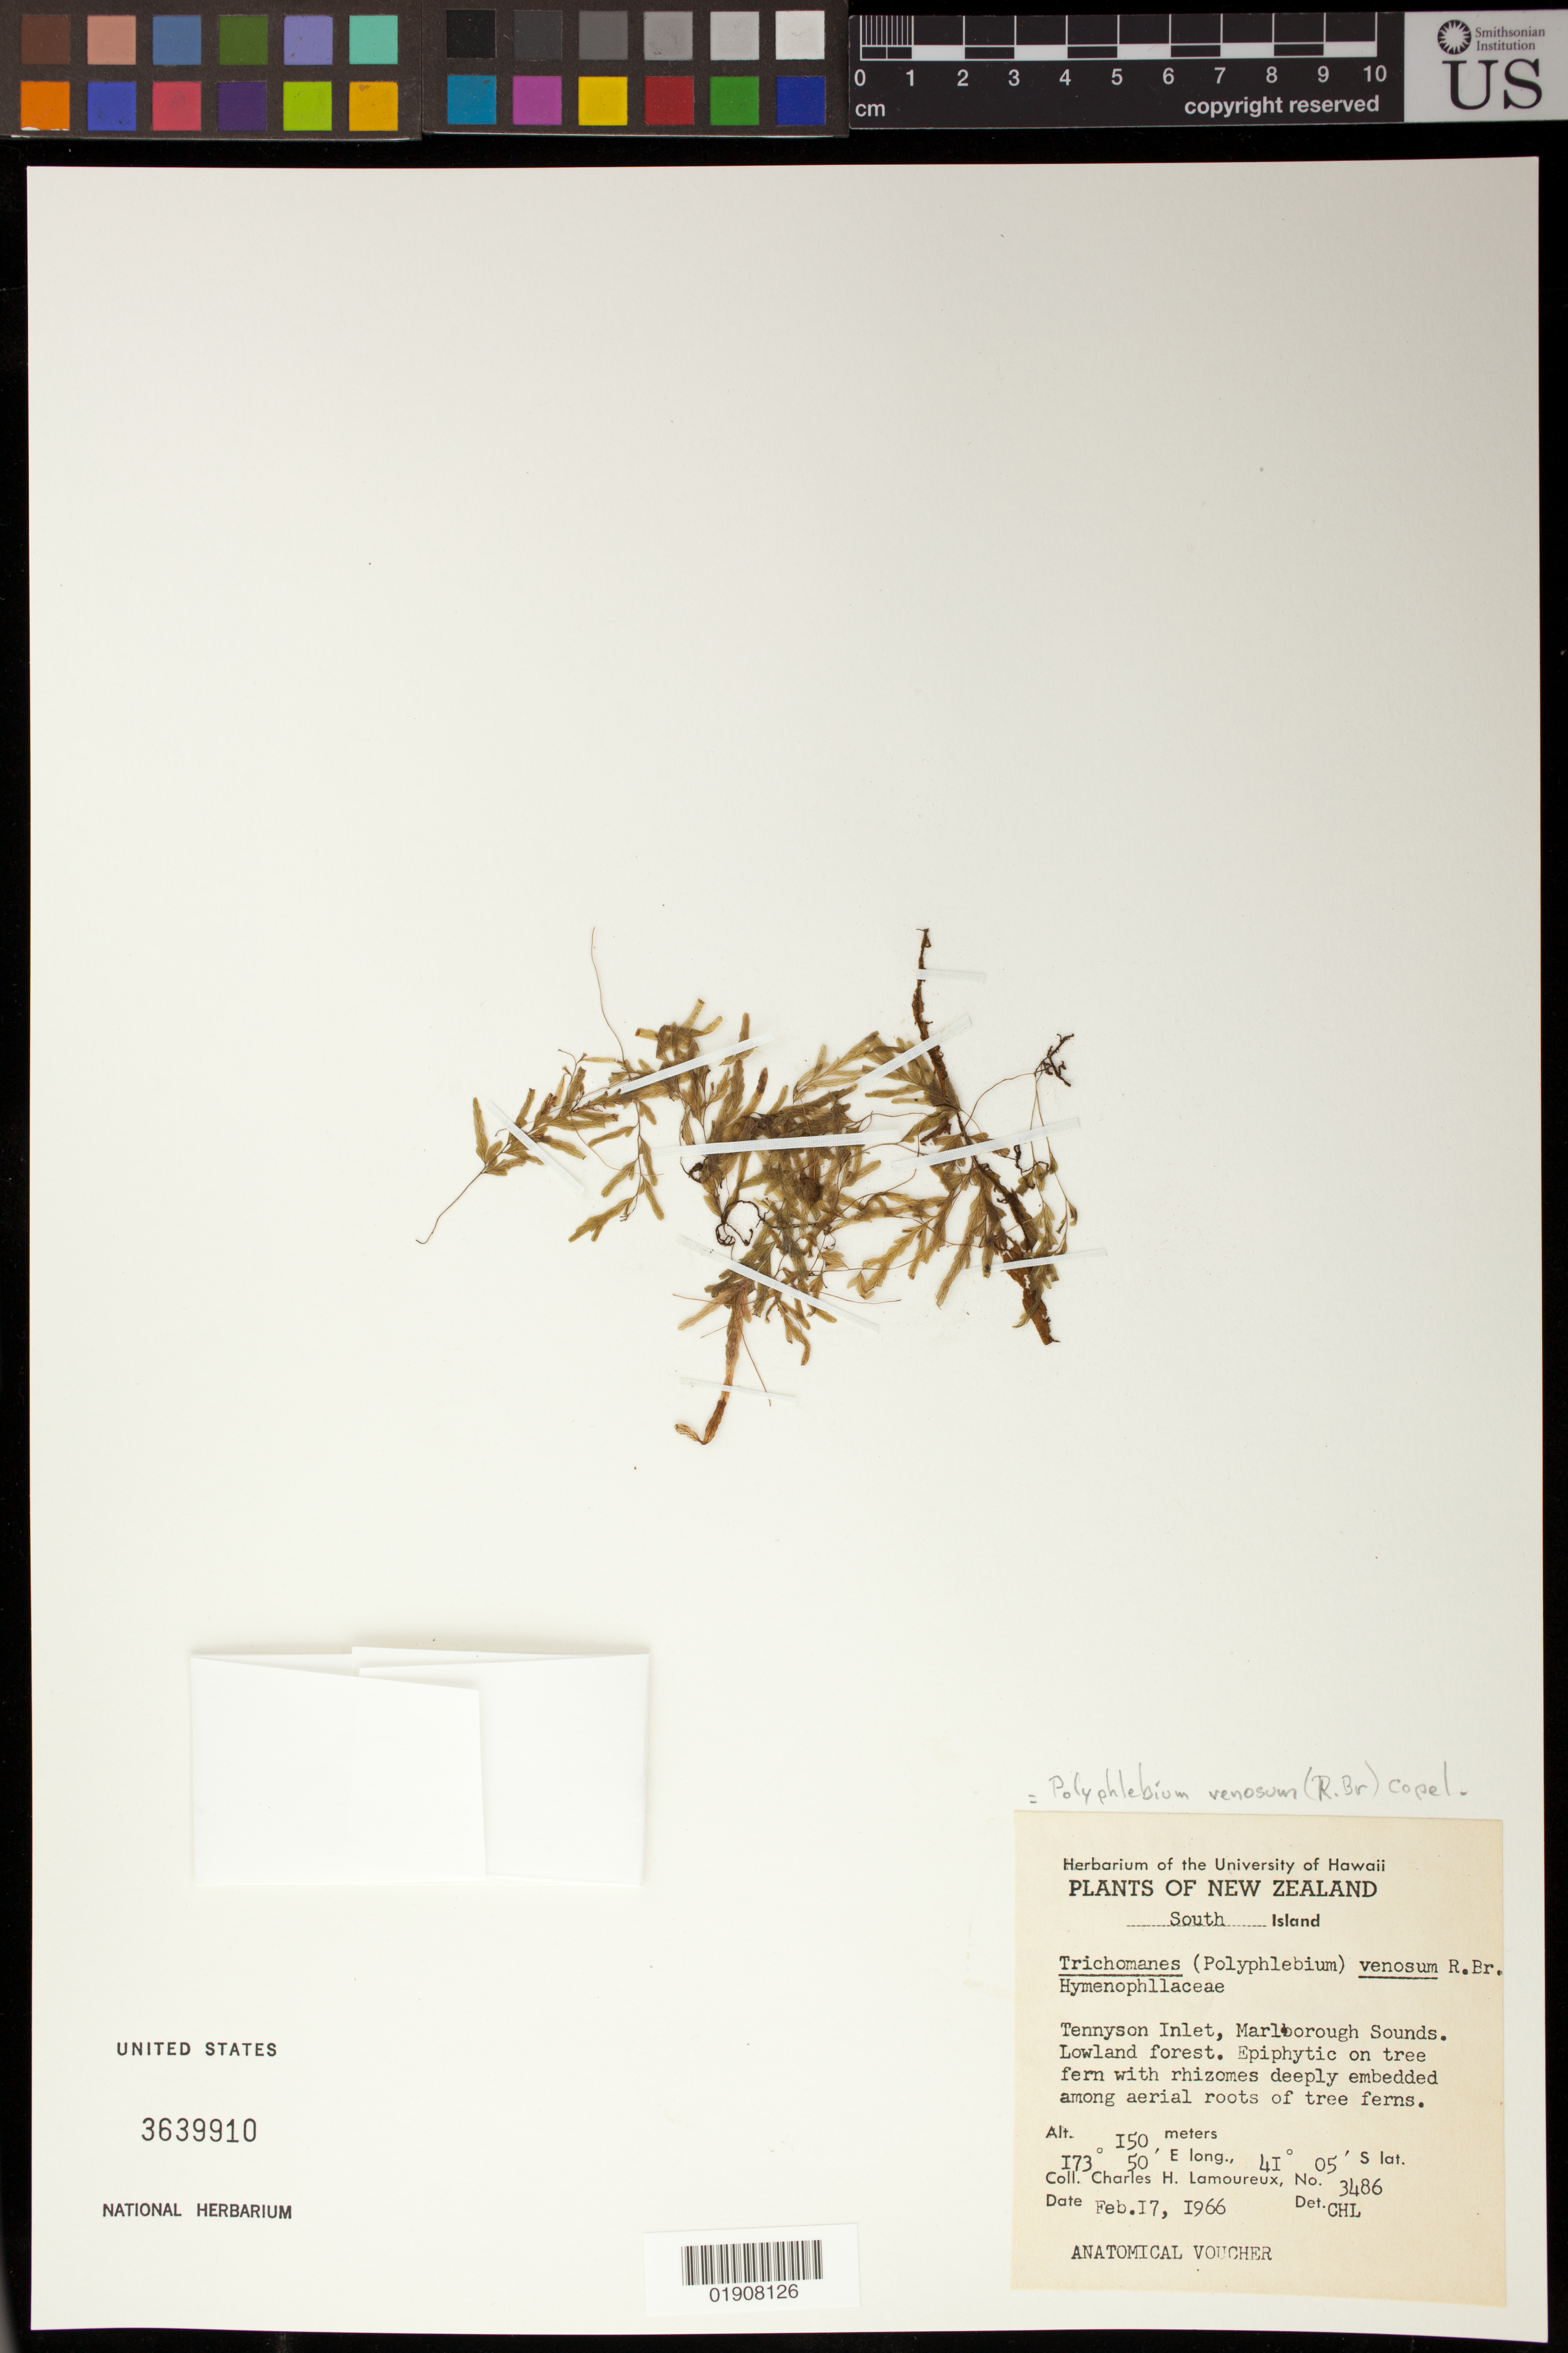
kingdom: Plantae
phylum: Tracheophyta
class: Polypodiopsida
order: Hymenophyllales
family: Hymenophyllaceae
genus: Polyphlebium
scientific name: Polyphlebium venosum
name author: (R. Br.) Copel.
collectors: C. H. Lamoureux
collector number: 3486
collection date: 1966-02-17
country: New Zealand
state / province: Marlborough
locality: South Island. Tennyson Inlet, Marlborough Sounds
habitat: Lowland forest.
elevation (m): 150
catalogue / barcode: US 3639910